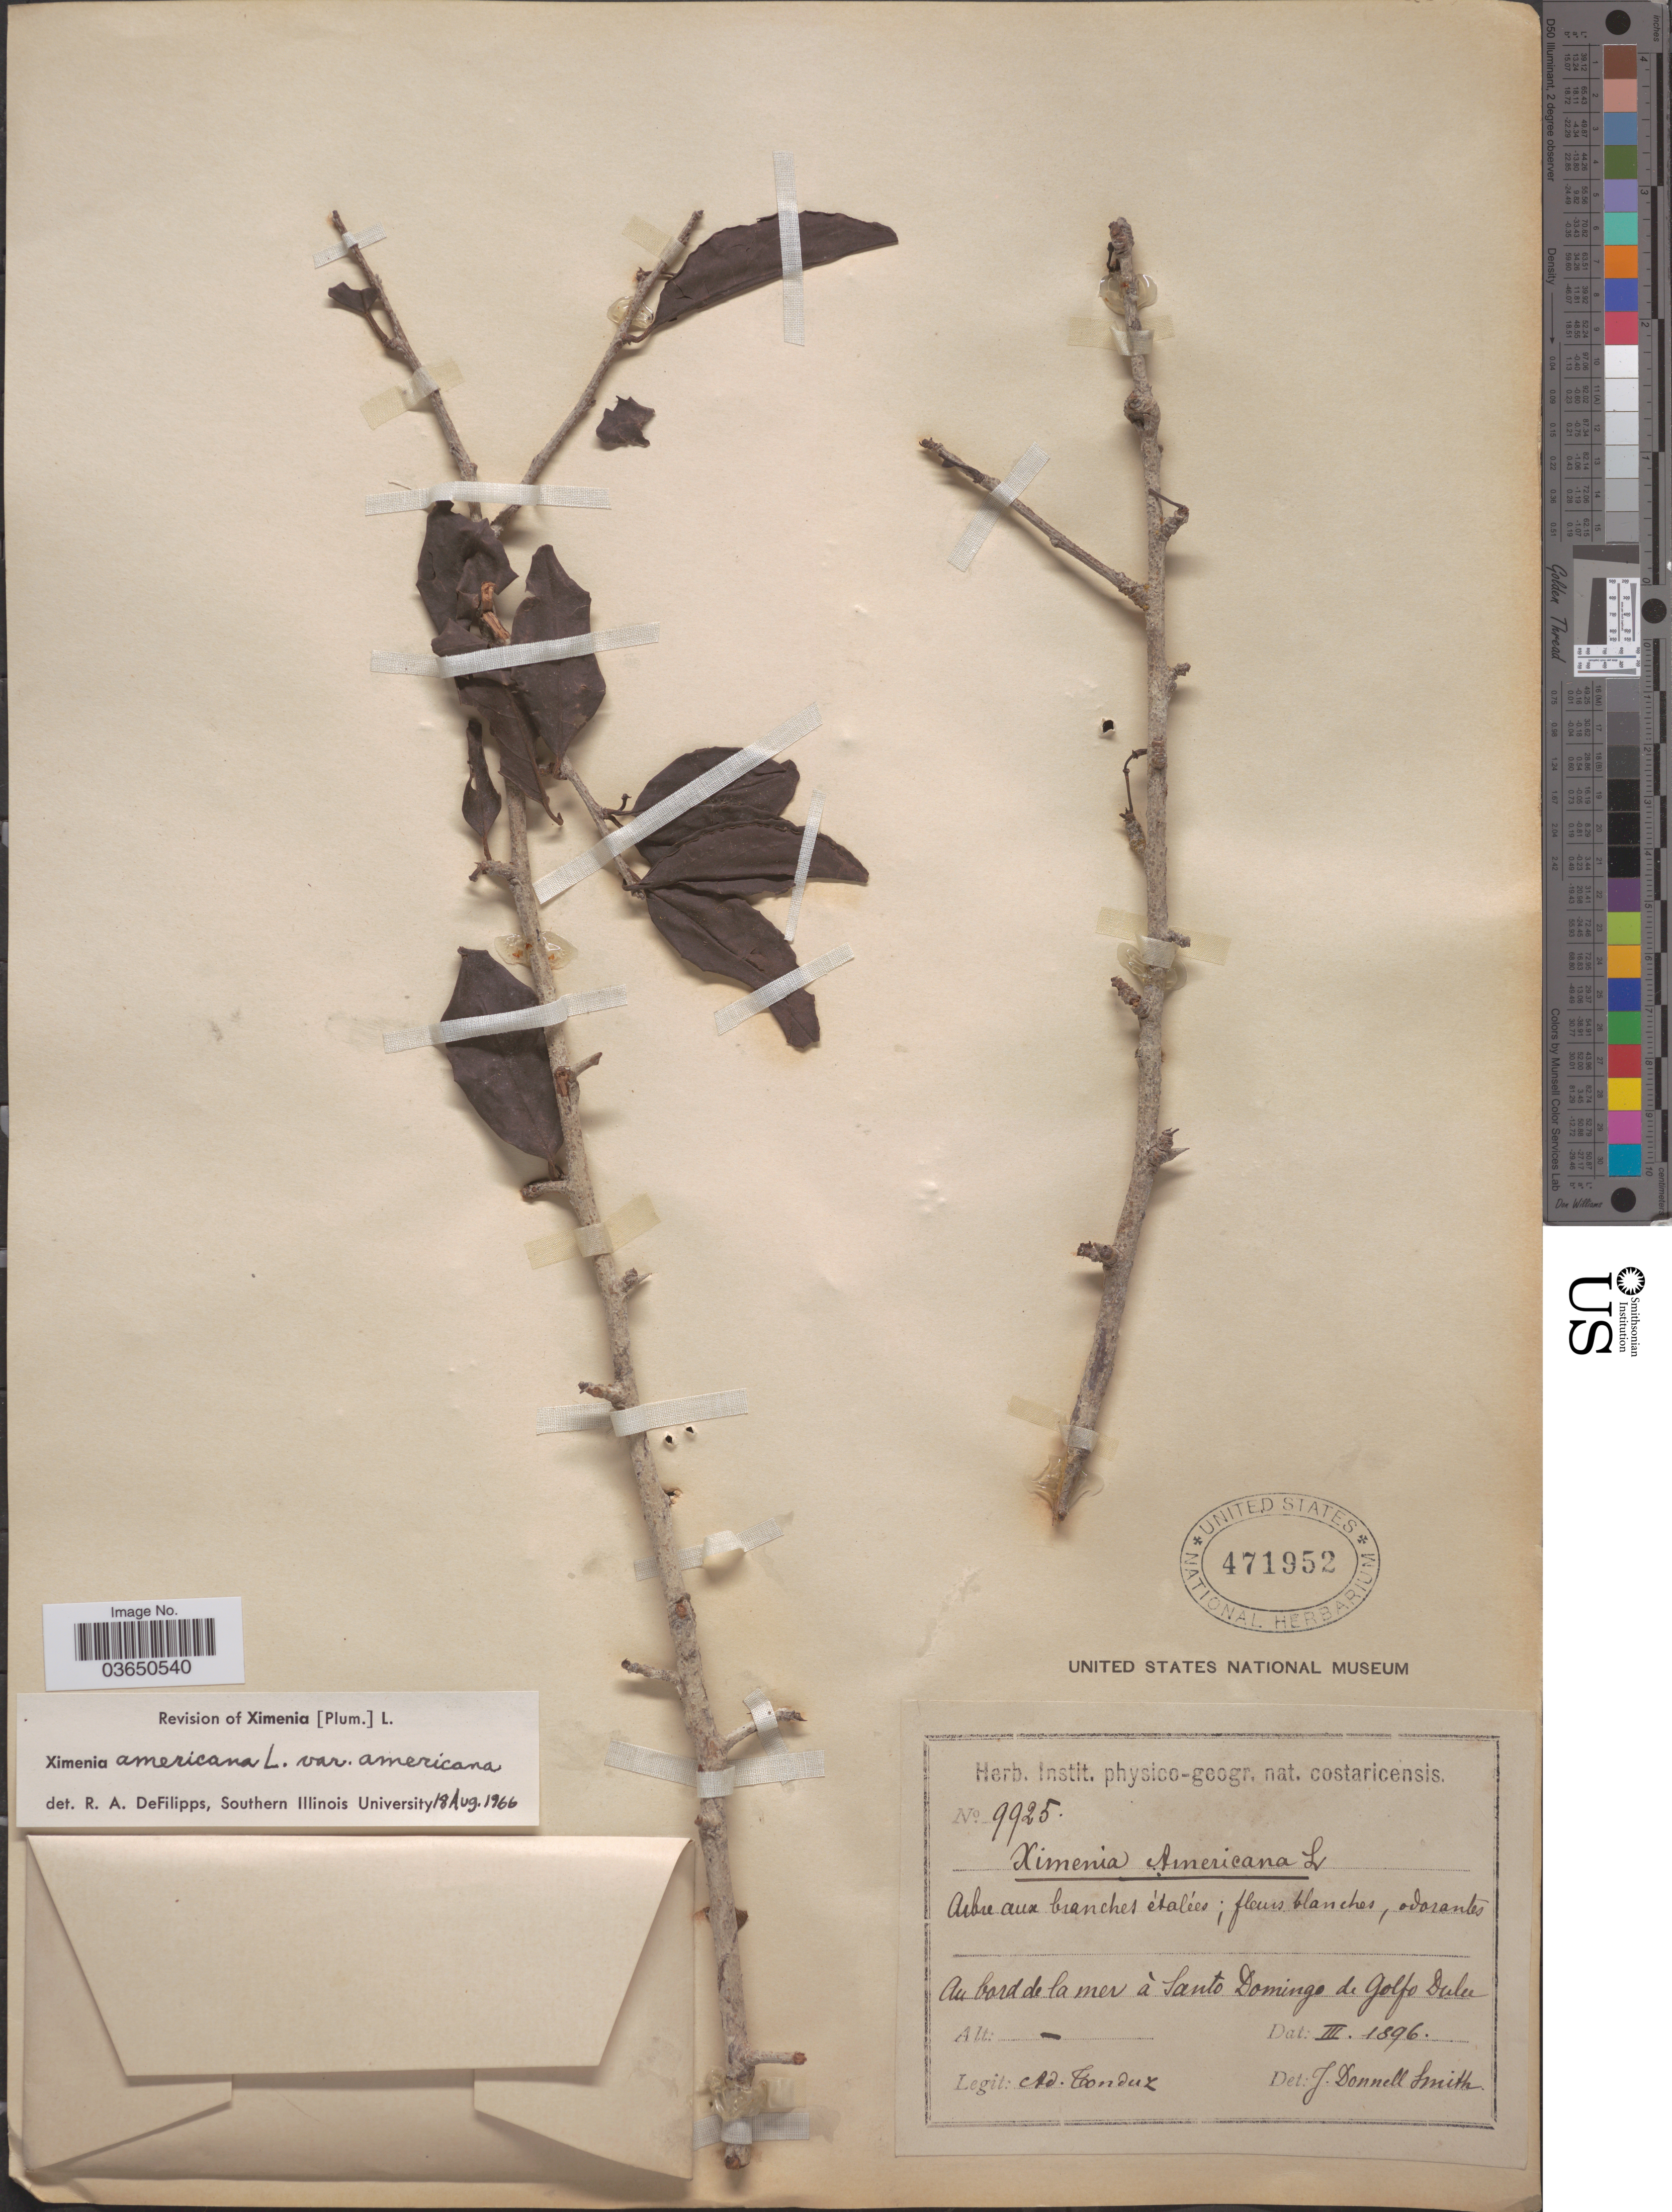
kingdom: Plantae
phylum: Tracheophyta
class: Magnoliopsida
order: Santalales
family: Ximeniaceae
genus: Ximenia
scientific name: Ximenia americana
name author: L.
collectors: A. Tonduz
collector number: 9925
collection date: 1896-03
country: Costa Rica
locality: Au bord de la mer á Santo Domingo de Golfo Dulce.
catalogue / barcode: US 471952